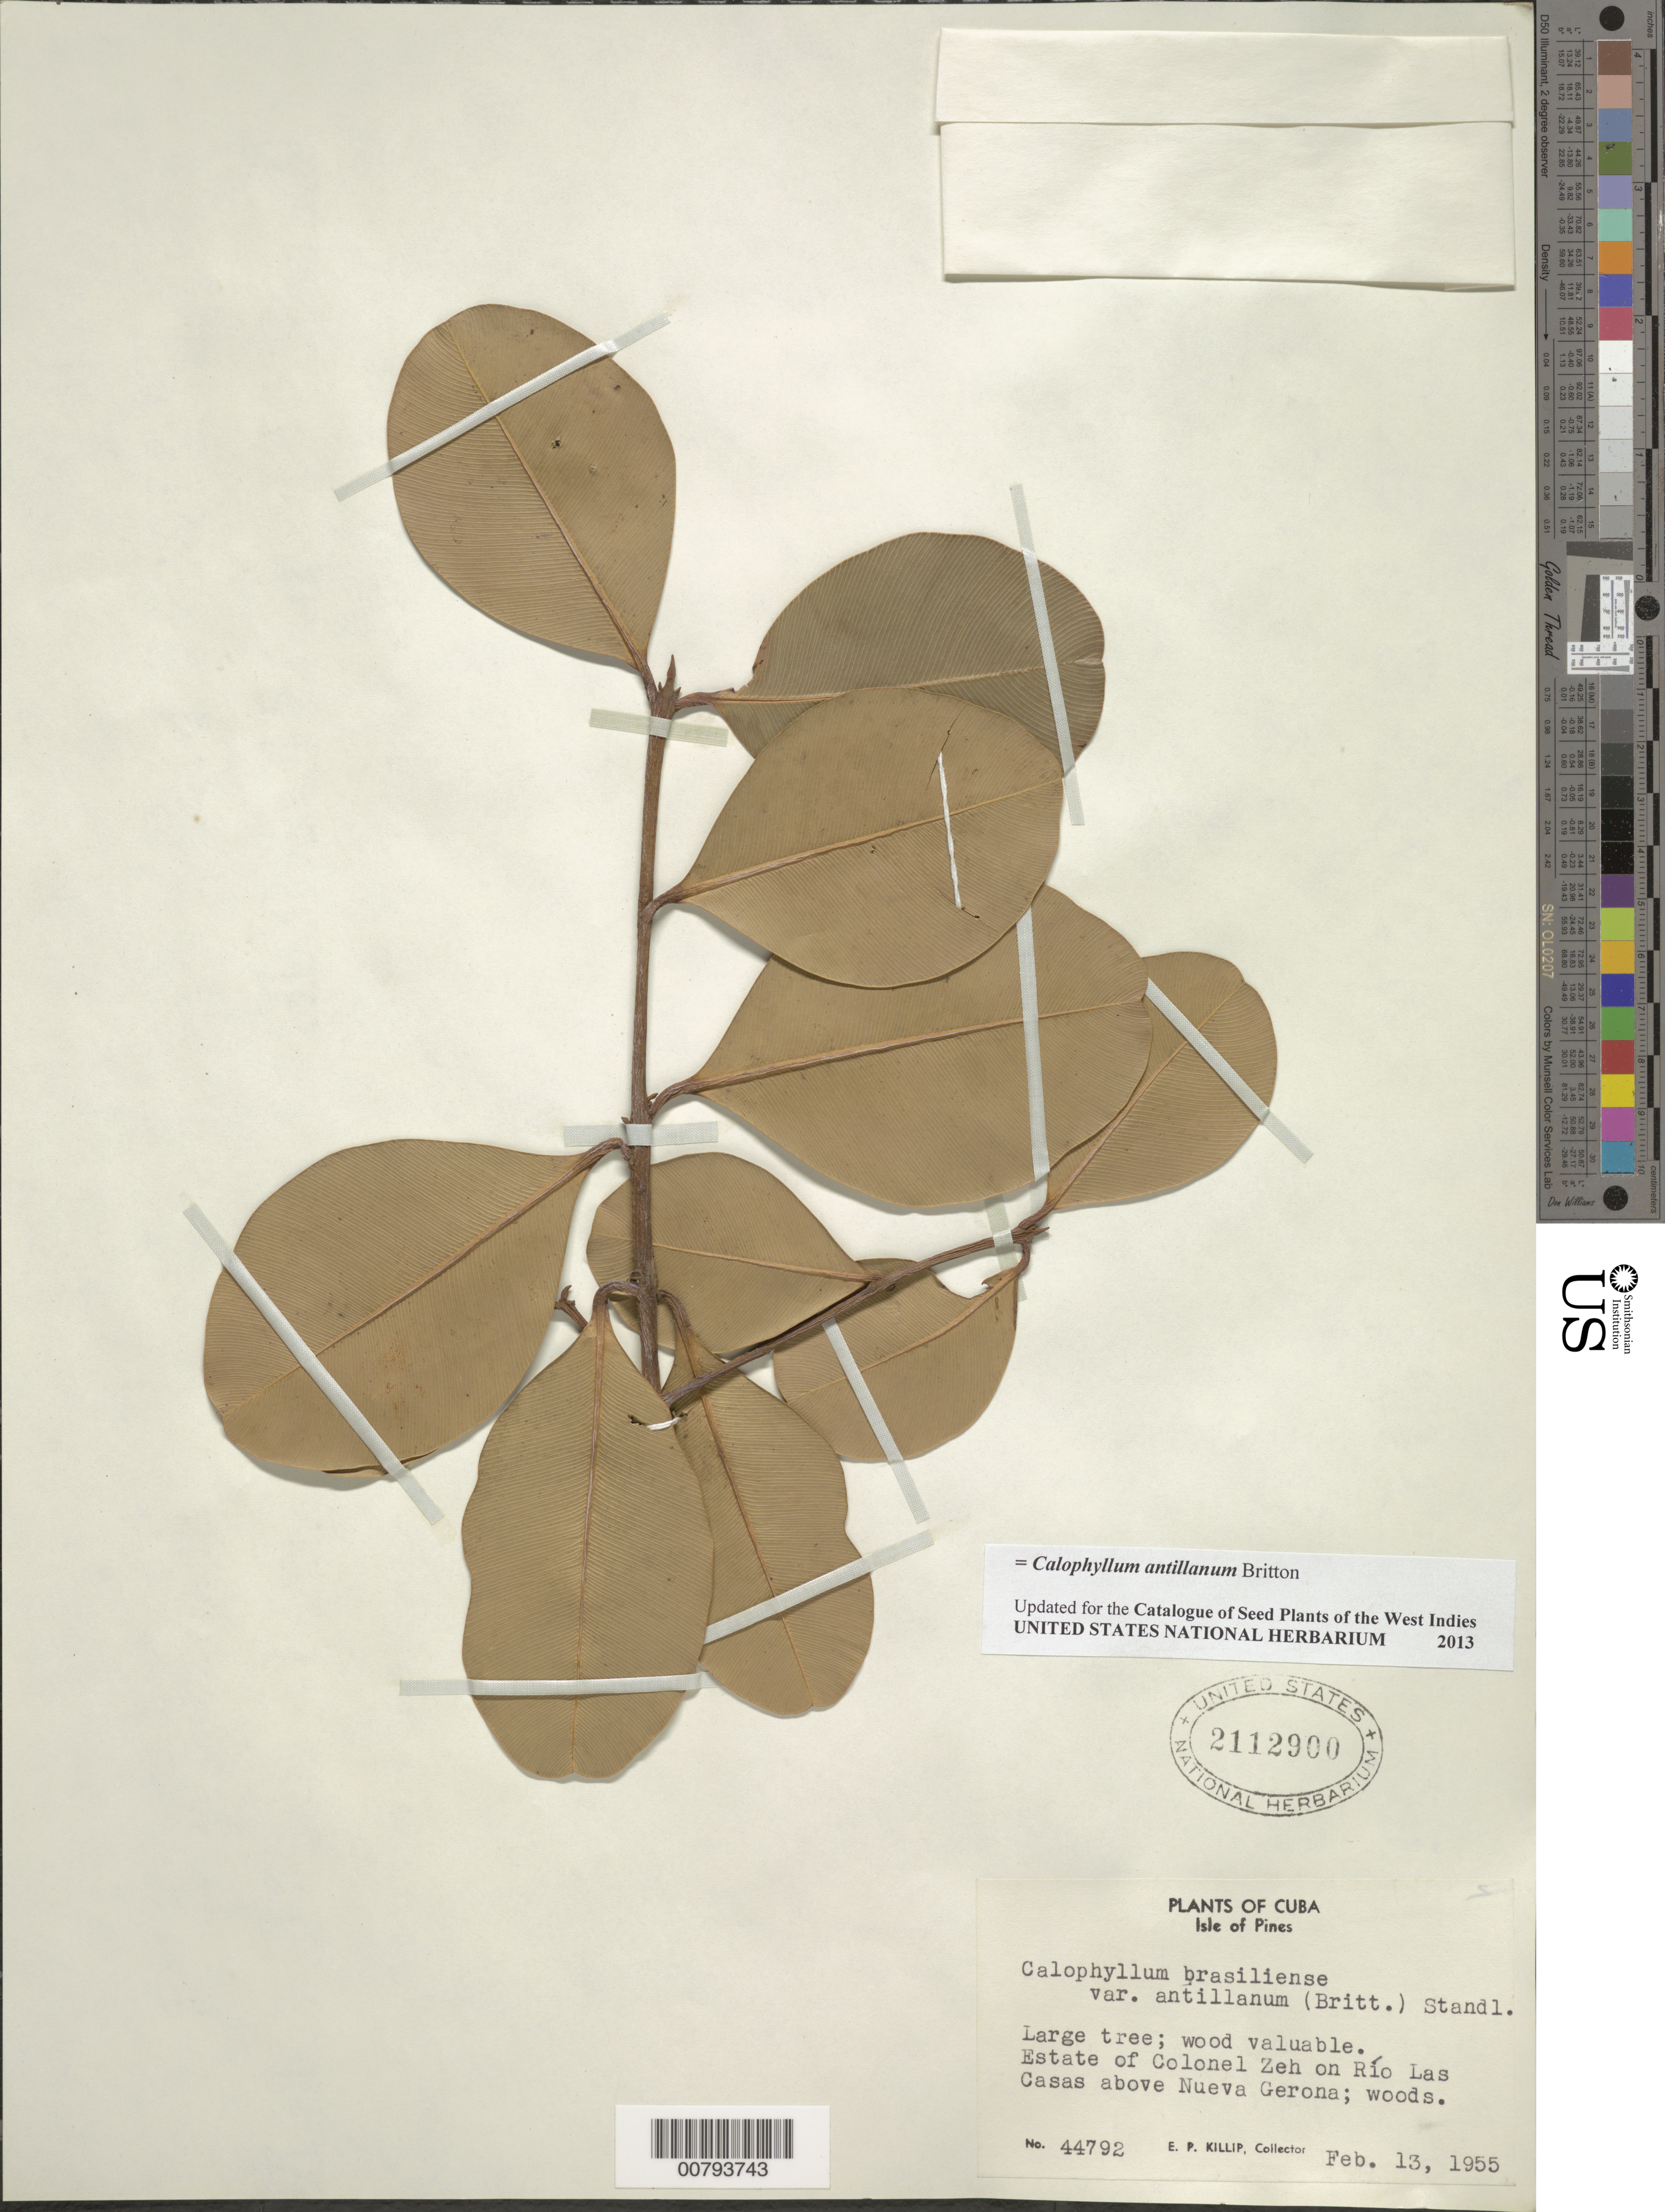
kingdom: Plantae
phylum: Tracheophyta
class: Magnoliopsida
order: Malpighiales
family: Calophyllaceae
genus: Calophyllum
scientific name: Calophyllum antillanum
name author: Britton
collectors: E. P. Killip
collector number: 44792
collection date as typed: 13 Feb 1955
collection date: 1955-02-13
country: Cuba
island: Isla de la Juventud (Isle of Pines)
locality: Estate of Colonel Zen on Río Las Casas above Nueva Gerona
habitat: Woods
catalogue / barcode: US 2112900